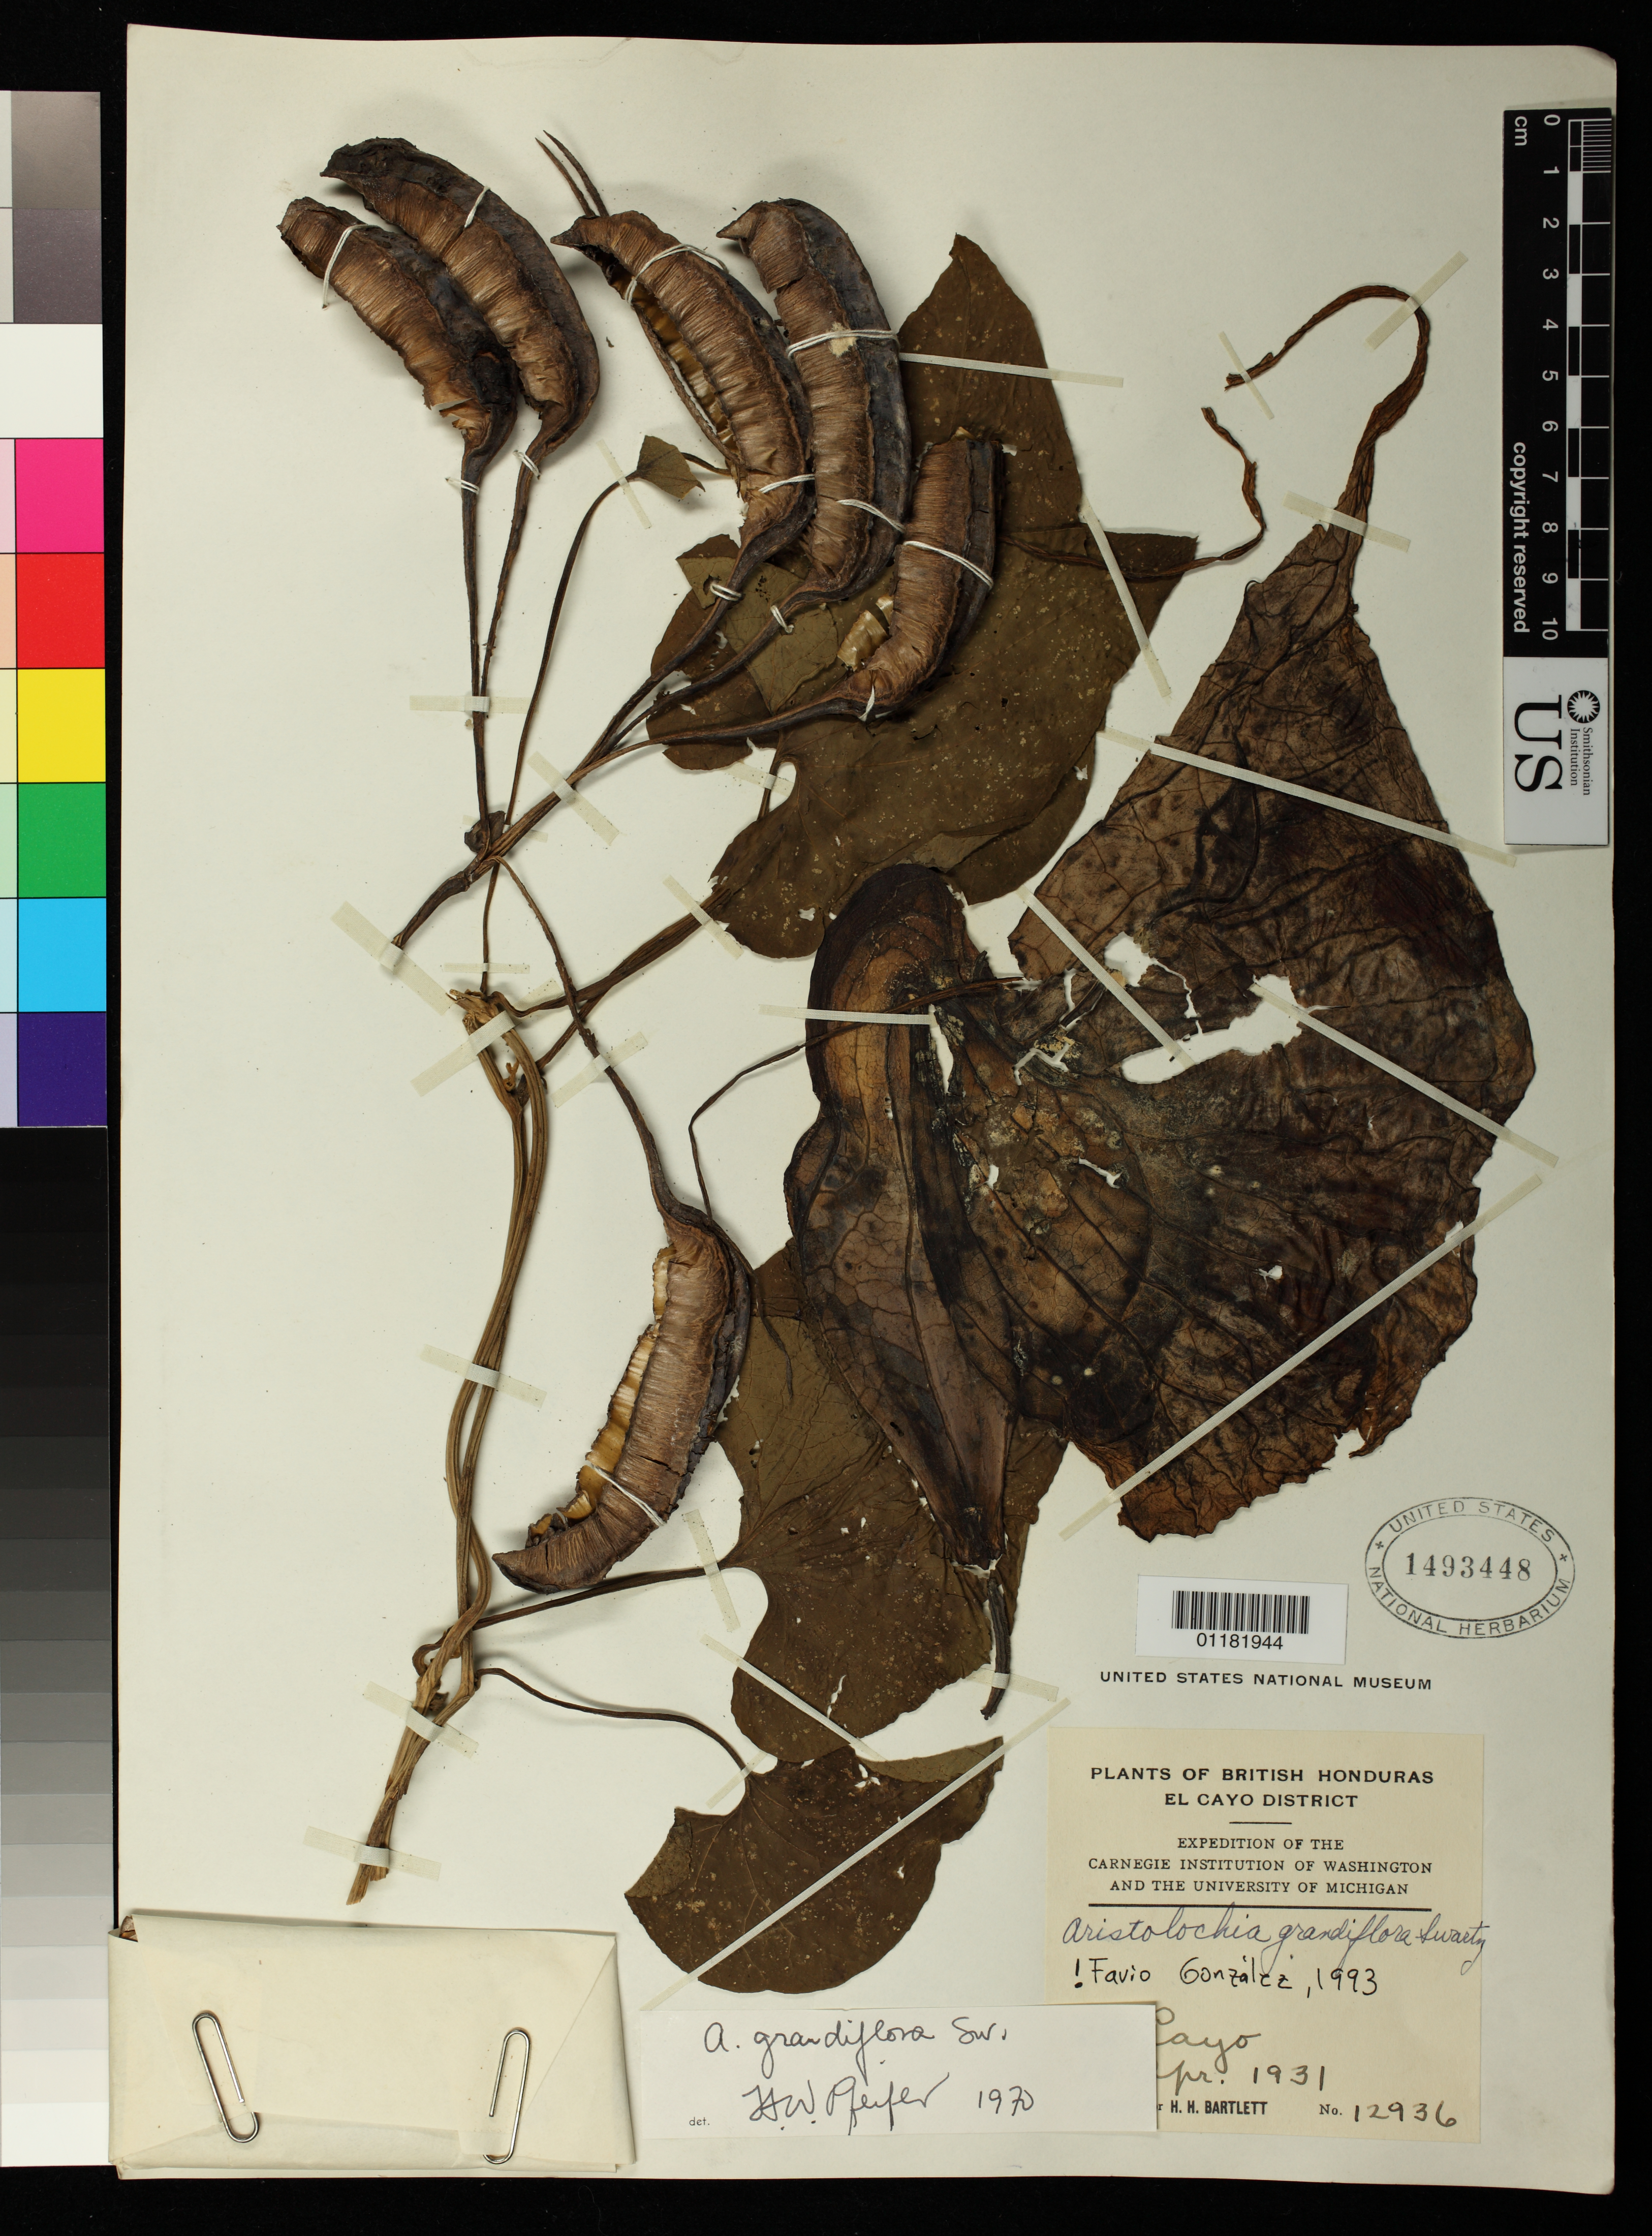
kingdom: Plantae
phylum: Tracheophyta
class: Magnoliopsida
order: Piperales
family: Aristolochiaceae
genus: Aristolochia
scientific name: Aristolochia grandiflora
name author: Sw.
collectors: H. H. Bartlett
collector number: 12936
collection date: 1931-04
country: Belize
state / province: Cayo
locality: El Cayo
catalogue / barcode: US 1493448